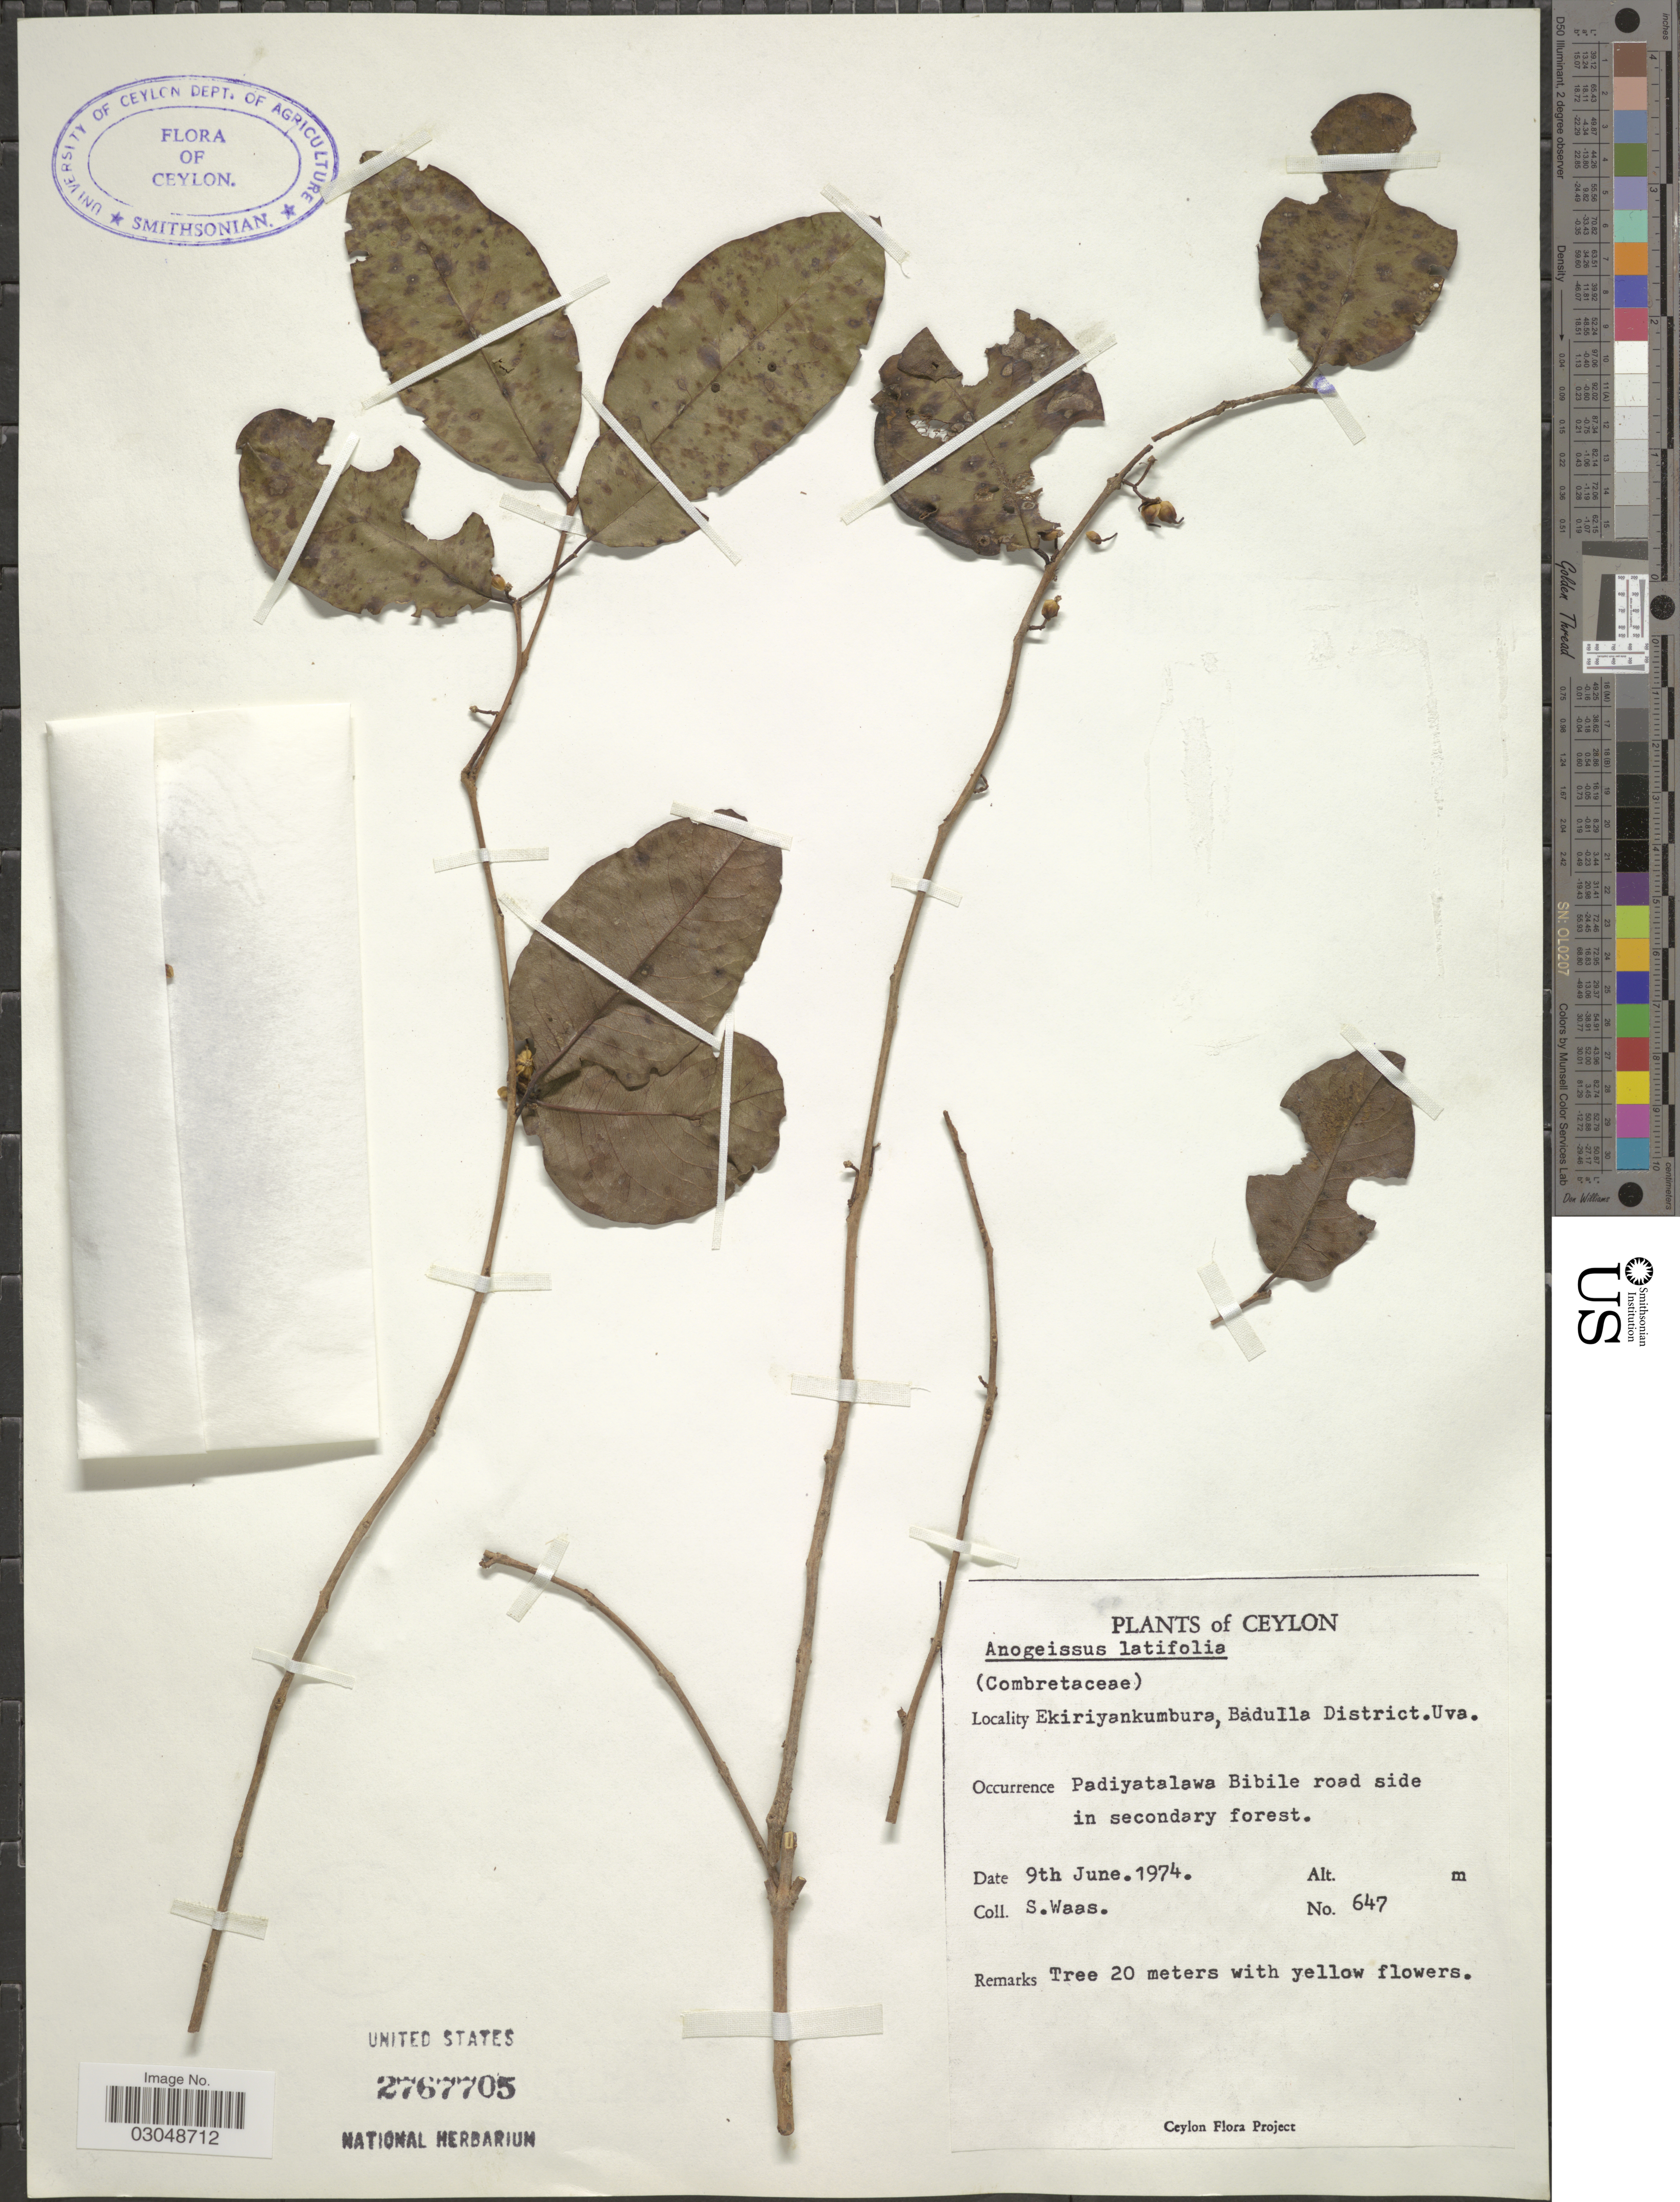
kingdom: Plantae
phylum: Tracheophyta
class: Magnoliopsida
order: Myrtales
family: Combretaceae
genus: Anogeissus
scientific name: Anogeissus latifolia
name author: (Roxb. ex DC.) Wall. ex Guill. & Perr.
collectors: S. Waas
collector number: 647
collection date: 1974-06-09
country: Sri Lanka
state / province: Uva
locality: Ceylon. Padiyatalawa Bibile road side. Ekiriyankumbura, Badulla District.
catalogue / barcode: US 2767705